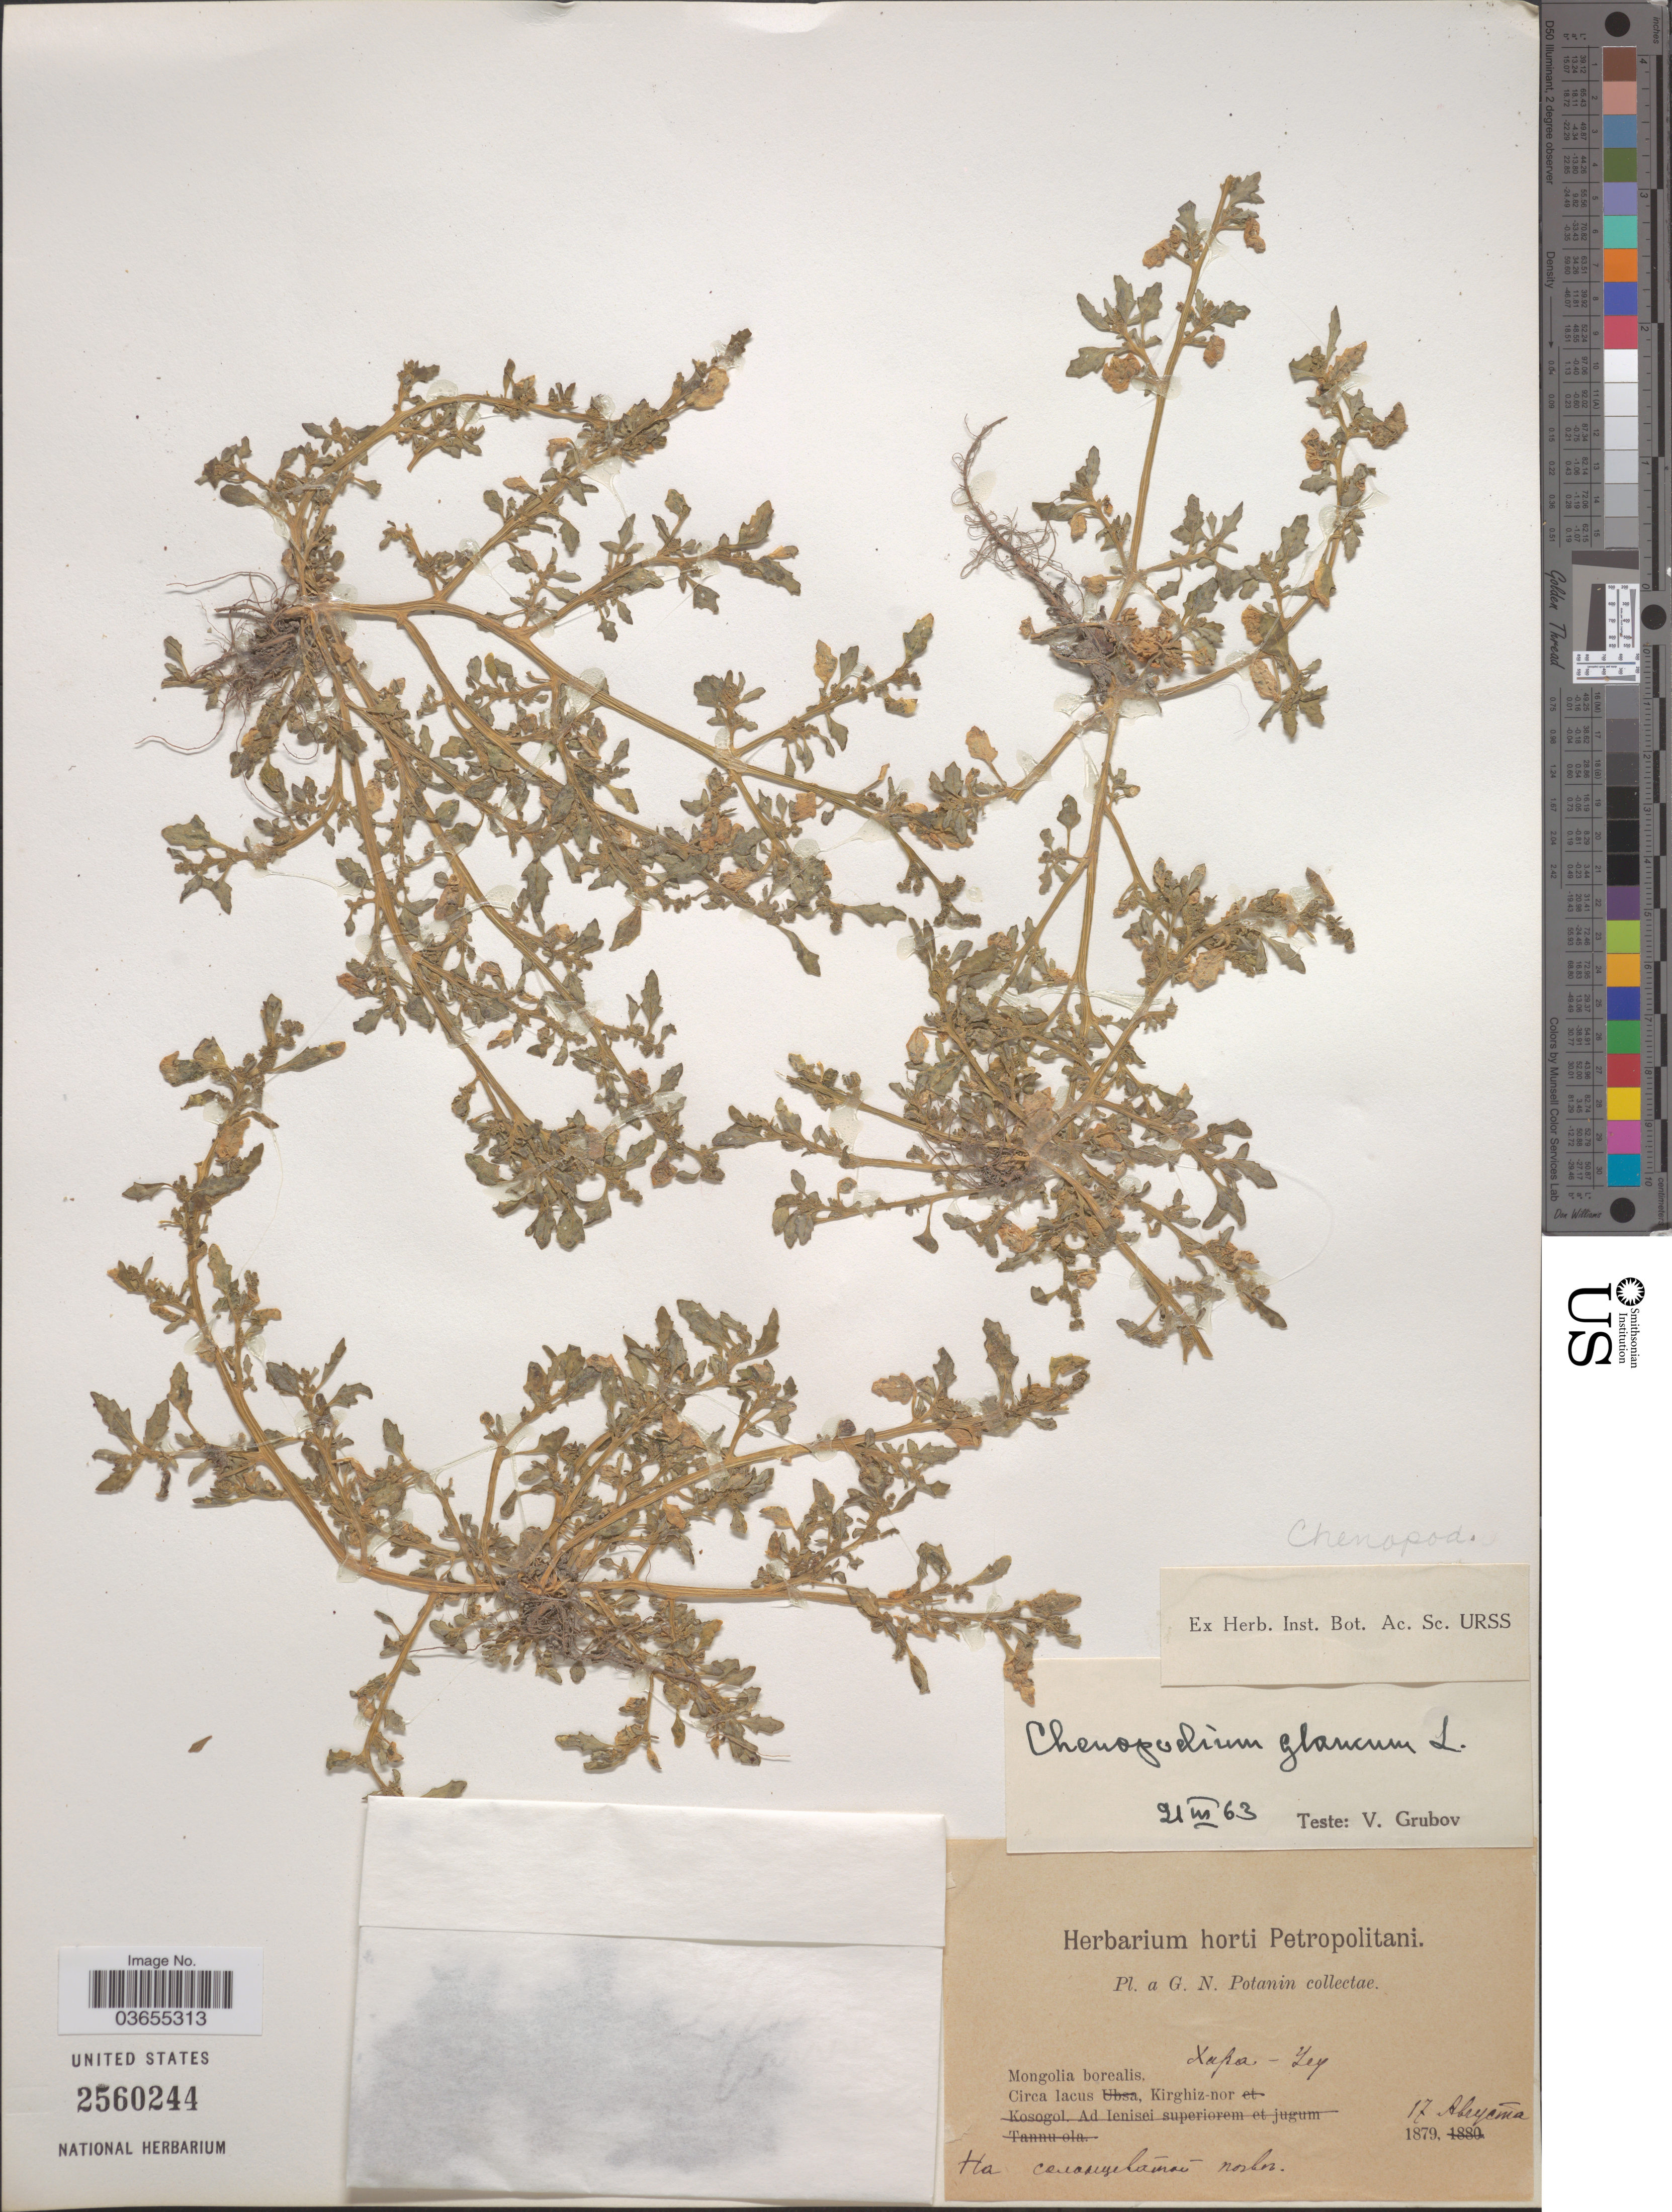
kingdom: Plantae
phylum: Tracheophyta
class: Magnoliopsida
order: Caryophyllales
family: Amaranthaceae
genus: Chenopodium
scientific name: Chenopodium glaucum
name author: L.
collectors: G. Potanin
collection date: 1879-04-17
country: Mongolia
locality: Mongolia borealis, Circa lacus Kirghiz-nor. Xapa-Gey [interpreted] [unsure placement]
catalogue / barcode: US 2560244